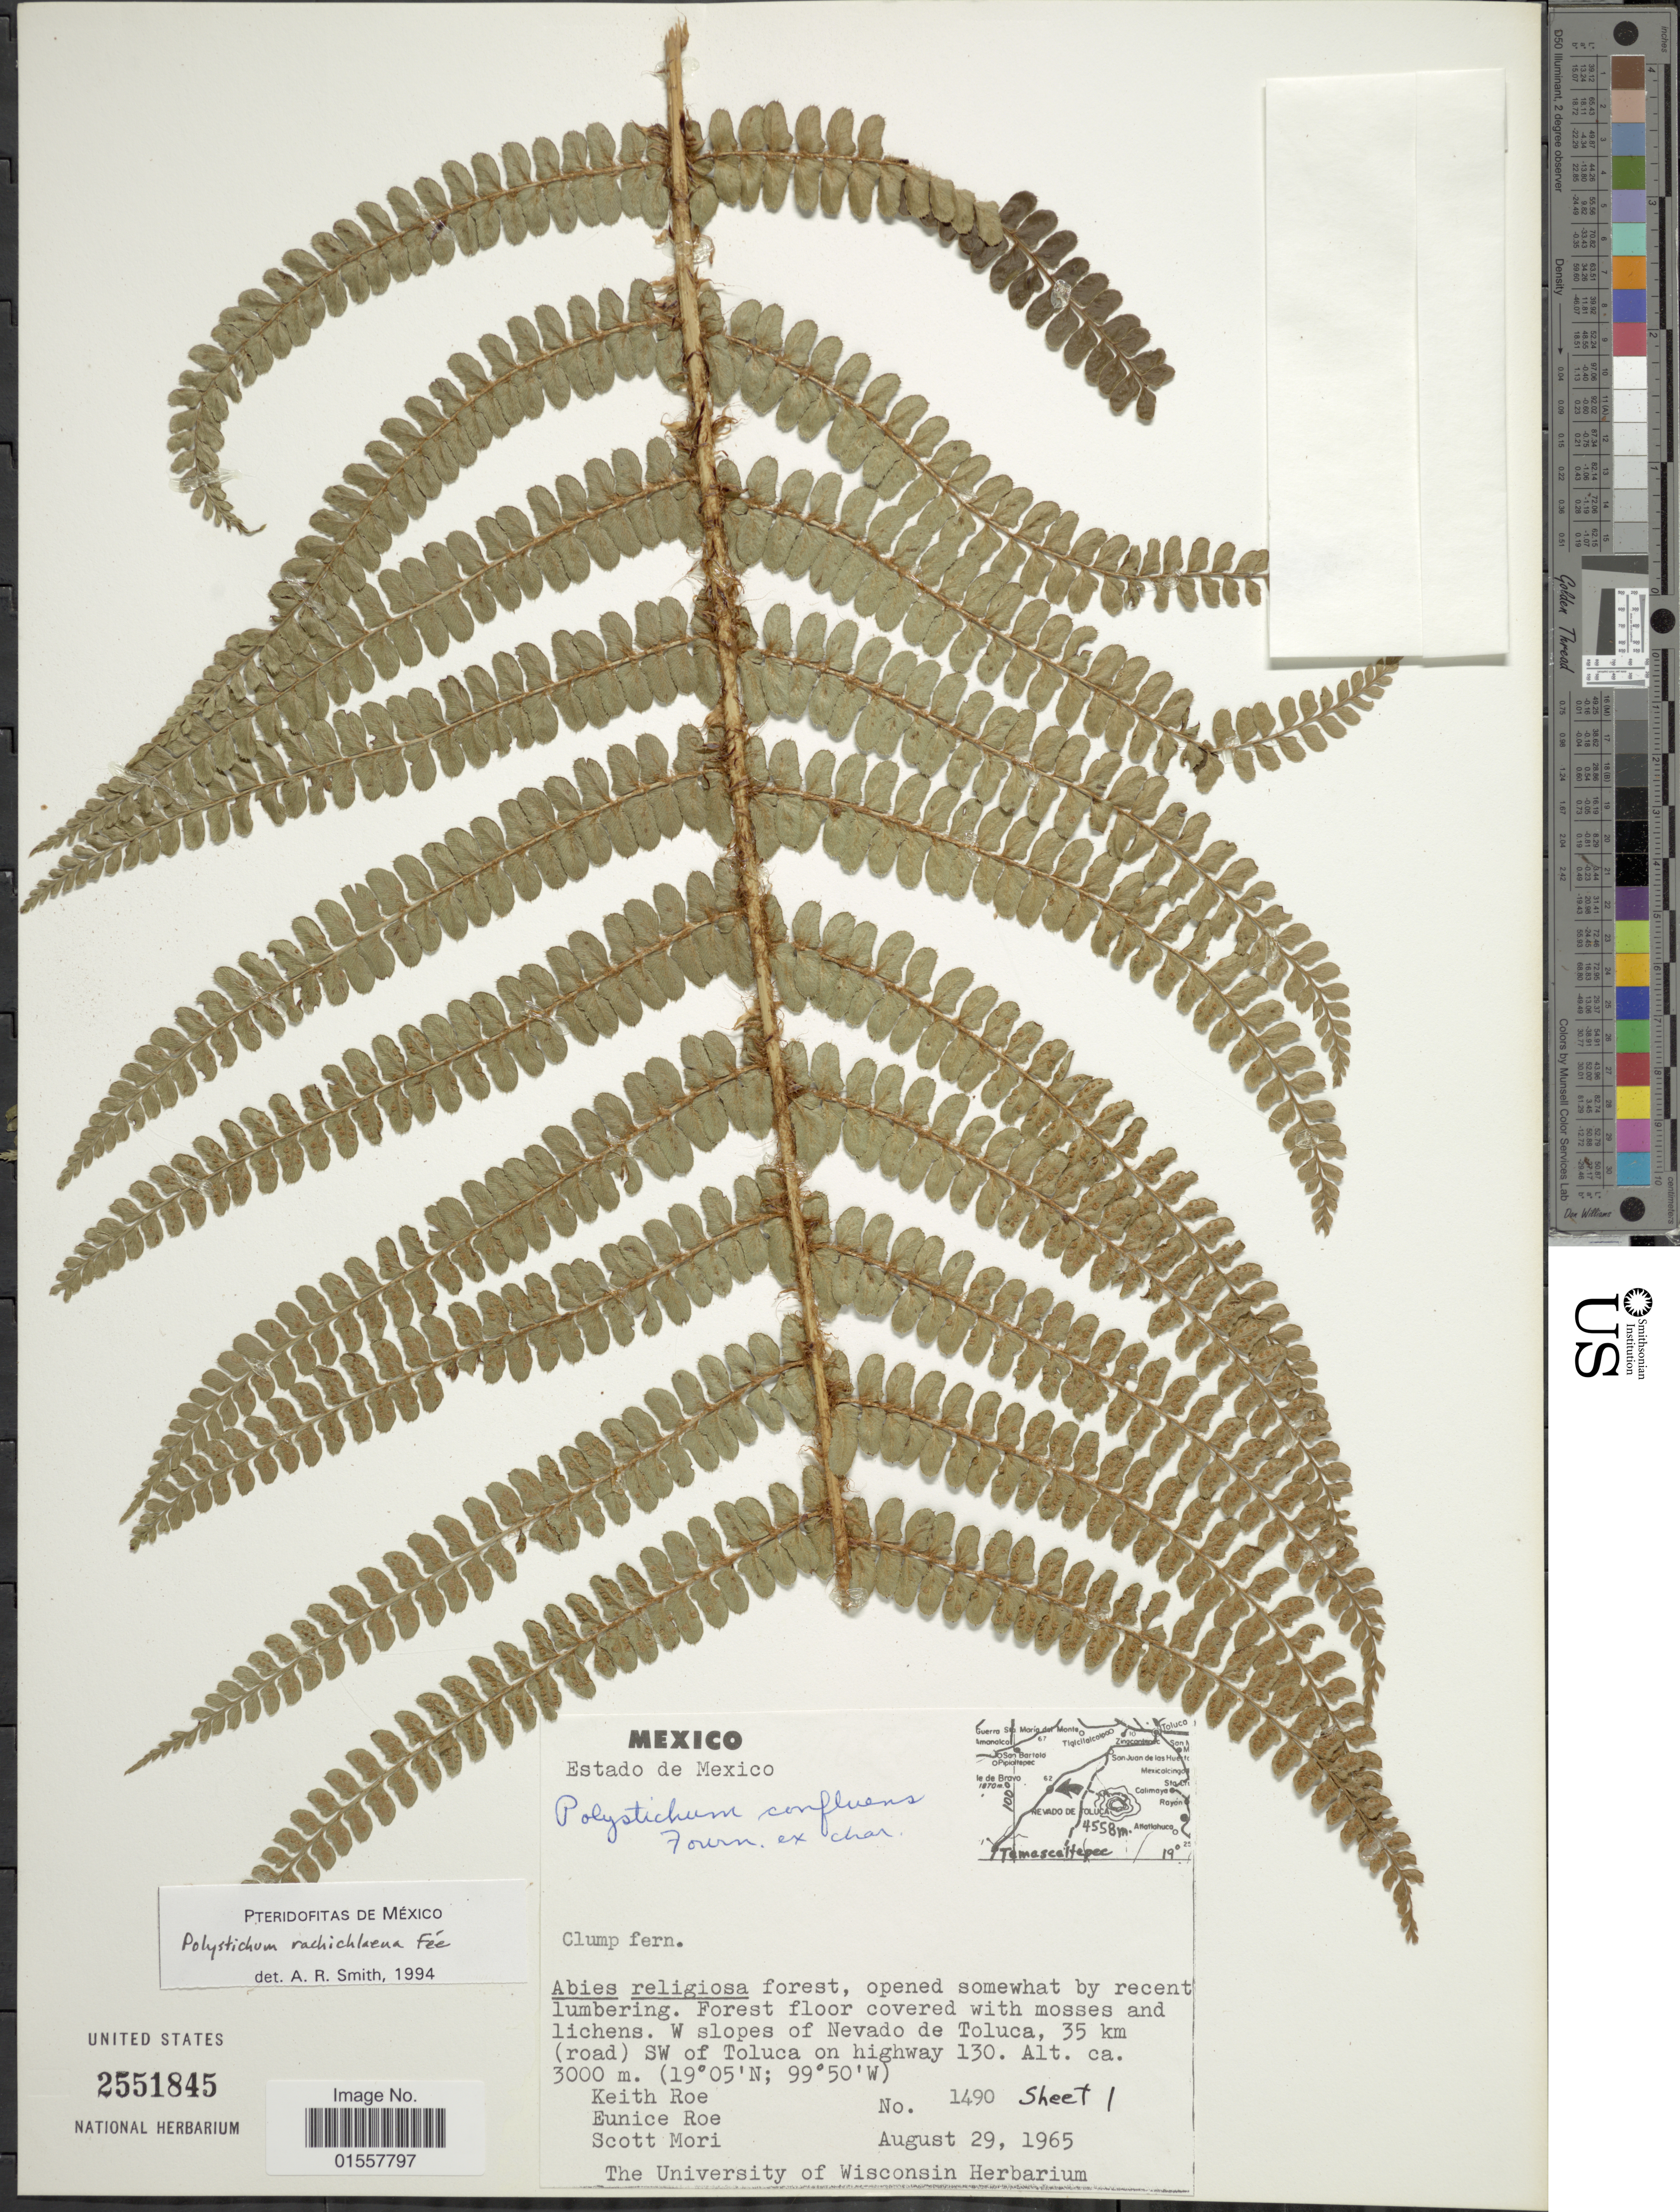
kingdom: Plantae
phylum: Tracheophyta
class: Polypodiopsida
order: Polypodiales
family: Dryopteridaceae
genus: Polystichum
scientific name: Polystichum rachichlaena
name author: Fée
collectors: K. E. Roe, E. Roe & S. Mori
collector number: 1490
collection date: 1965-08-29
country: Mexico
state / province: México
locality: Estado de Mexico, W slopes of Nevado de Toluca, 35 km (road) SW of Toluca on highway 130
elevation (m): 3000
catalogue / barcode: US 2551845